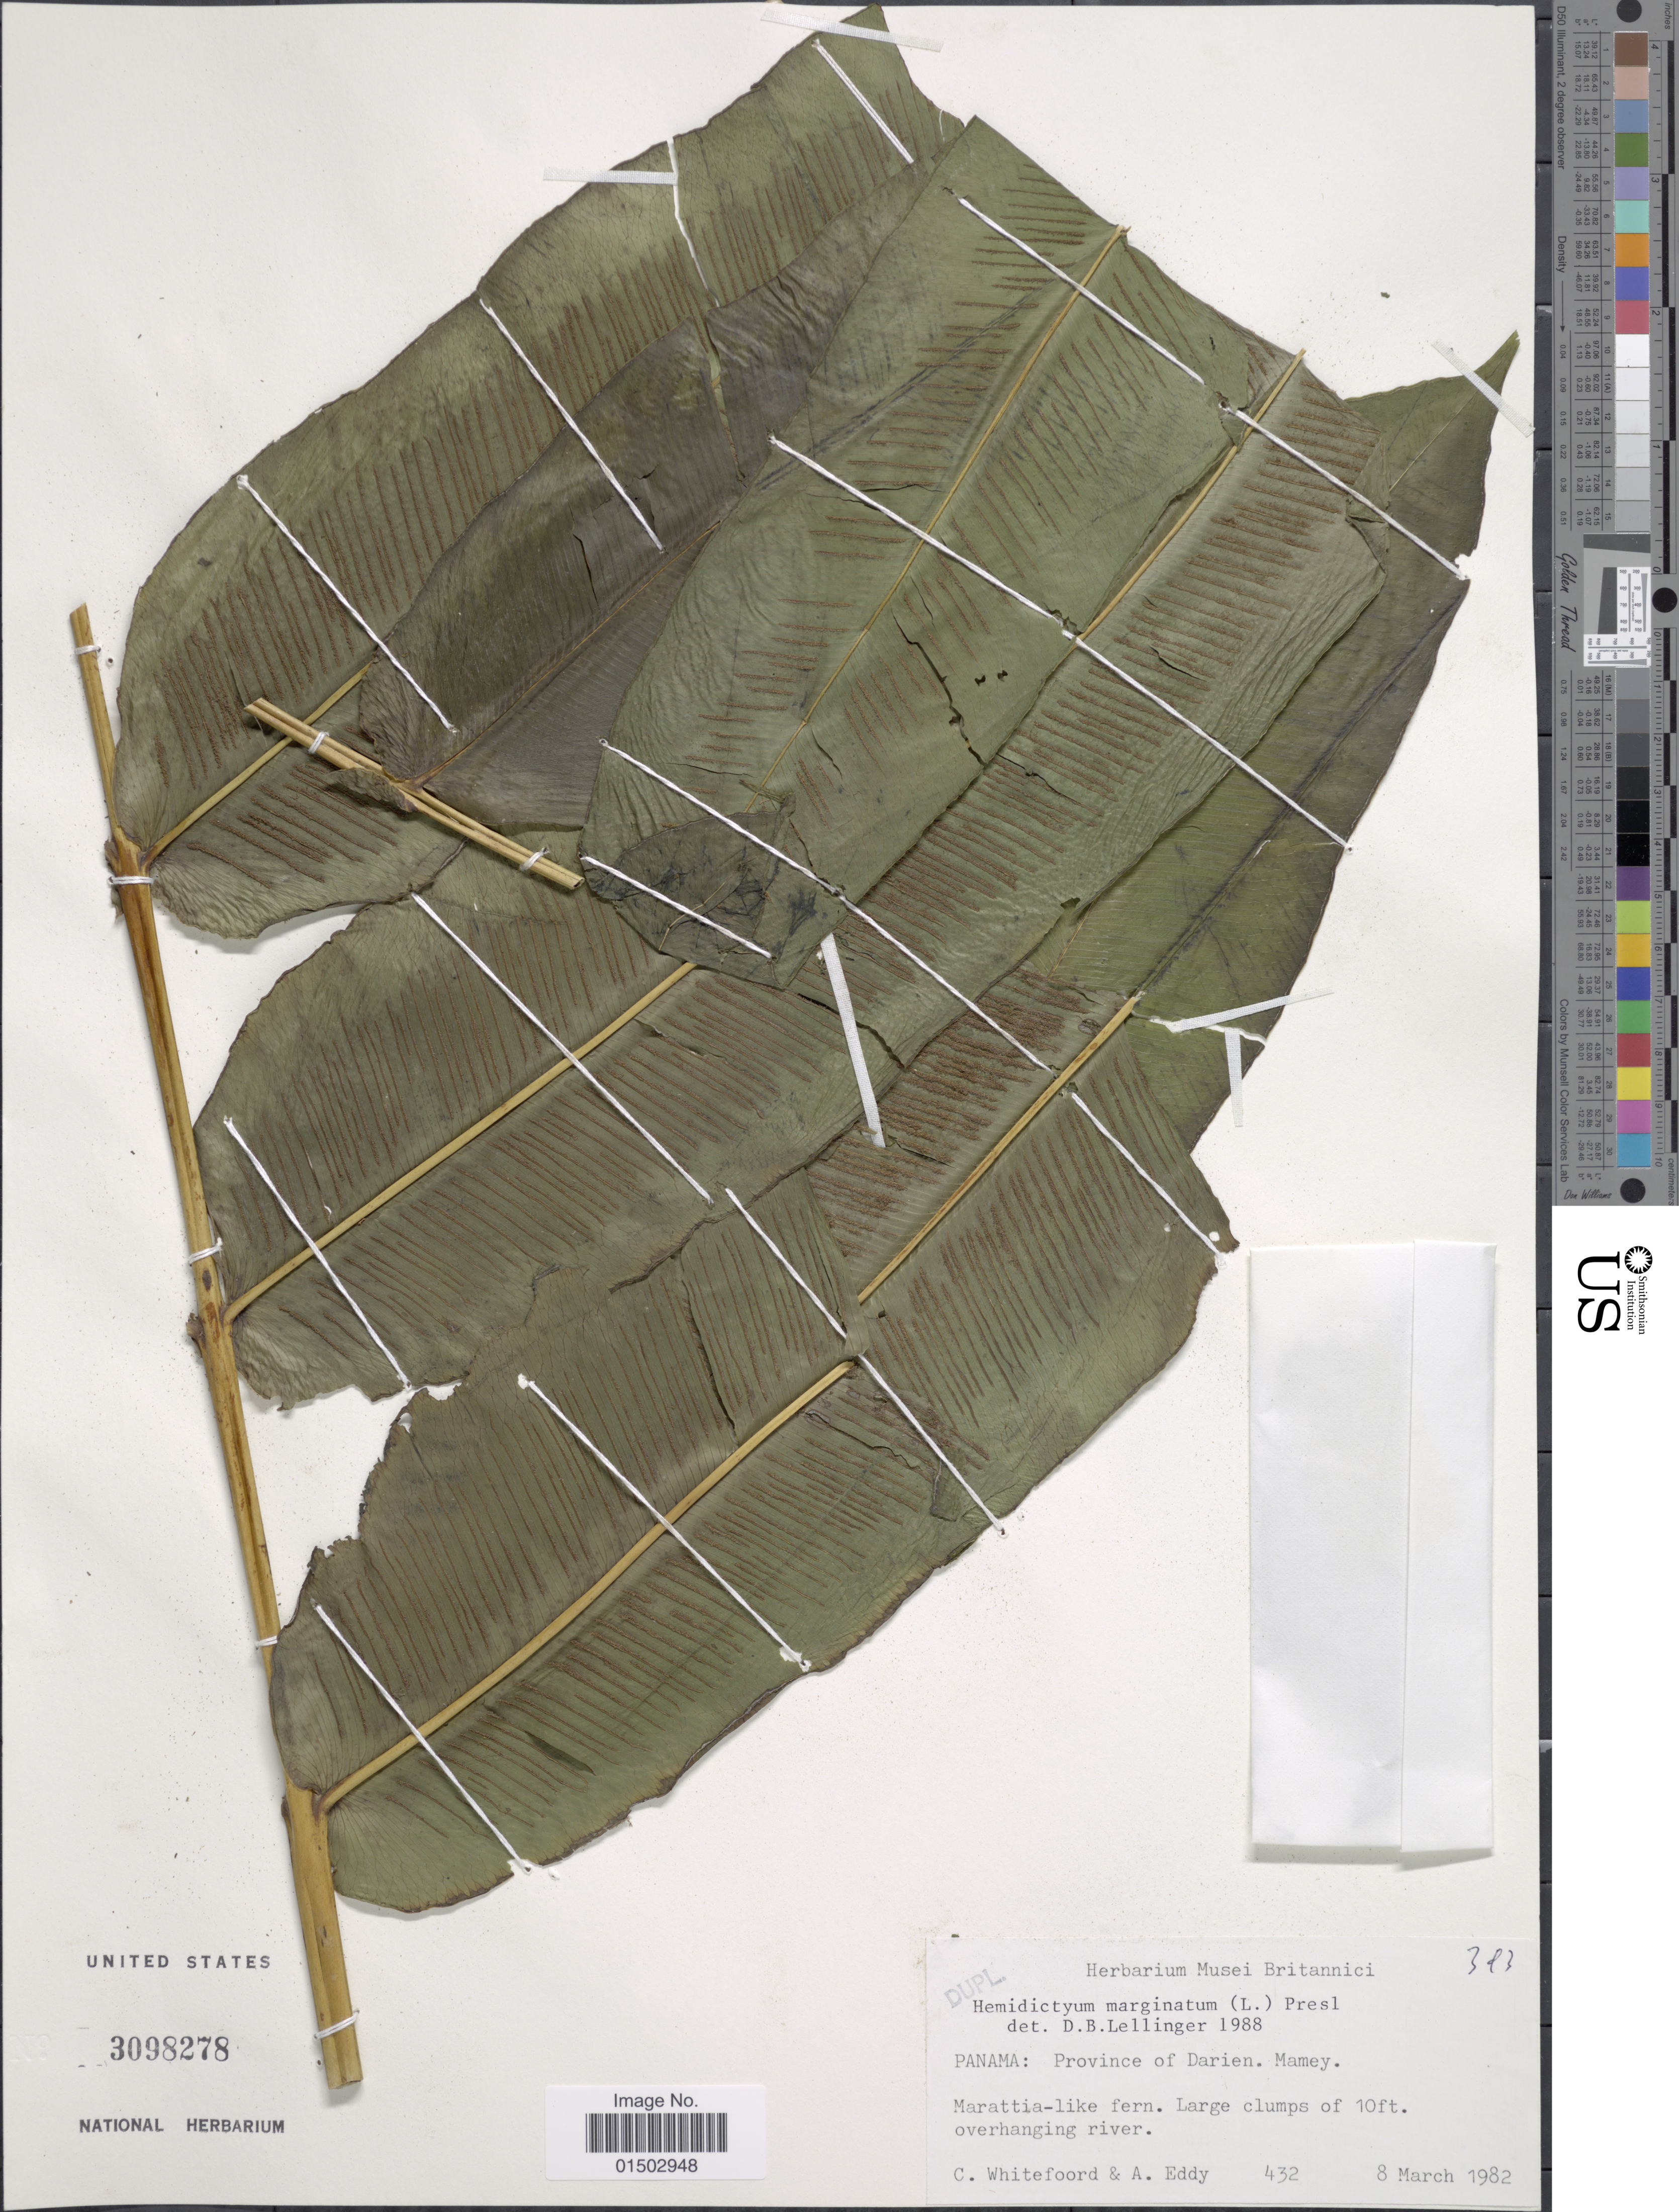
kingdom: Plantae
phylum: Tracheophyta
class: Polypodiopsida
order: Polypodiales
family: Hemidictyaceae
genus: Hemidictyum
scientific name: Hemidictyum marginatum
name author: (L.) C. Presl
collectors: C. Whitefoord & A. Eddy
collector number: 432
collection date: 1982-03-08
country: Panama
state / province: Darién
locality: Province of Darien. Mamey. Marattia- like fer. Large clumps of 10 ft. overhanging river.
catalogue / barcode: US 3098278